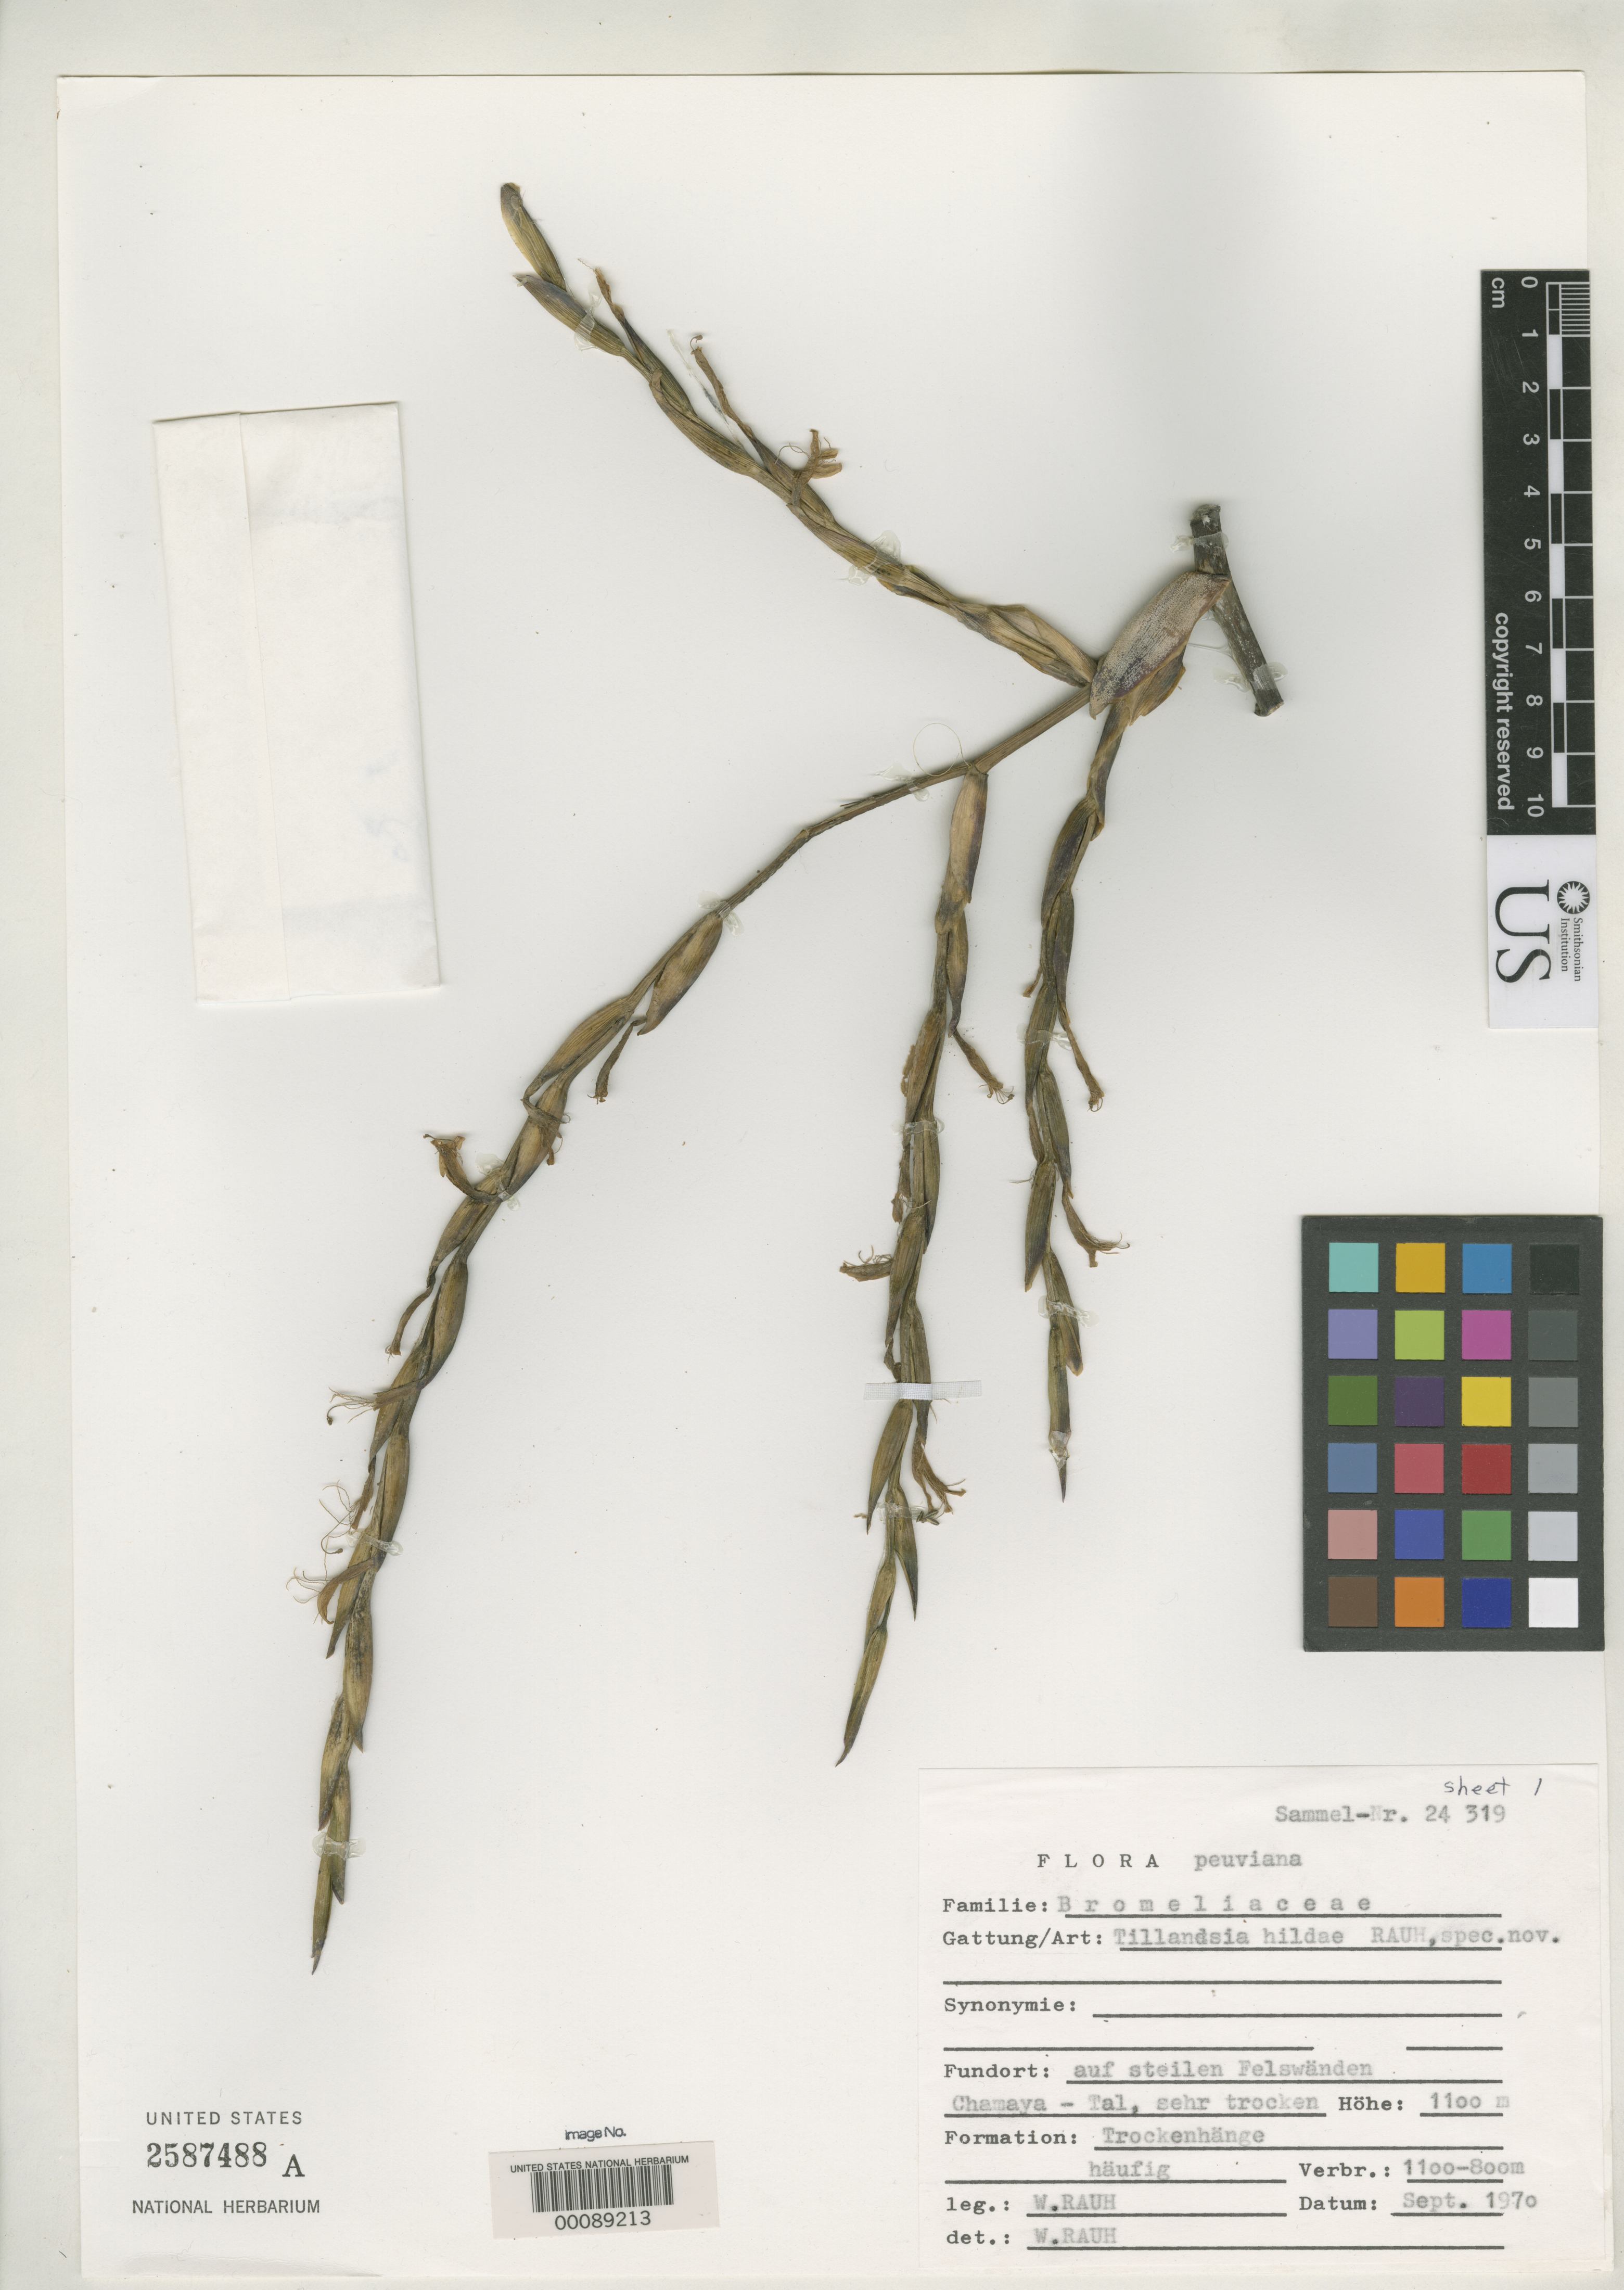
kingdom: Plantae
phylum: Tracheophyta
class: Liliopsida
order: Poales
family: Bromeliaceae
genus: Tillandsia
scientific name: Tillandsia hildae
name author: Rauh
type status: Isotype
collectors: W. Rauh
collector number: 24319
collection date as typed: Sep 1970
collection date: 1970-09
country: Peru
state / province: Cajamarca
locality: Río Chamaya valley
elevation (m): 1100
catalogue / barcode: US 2587488A